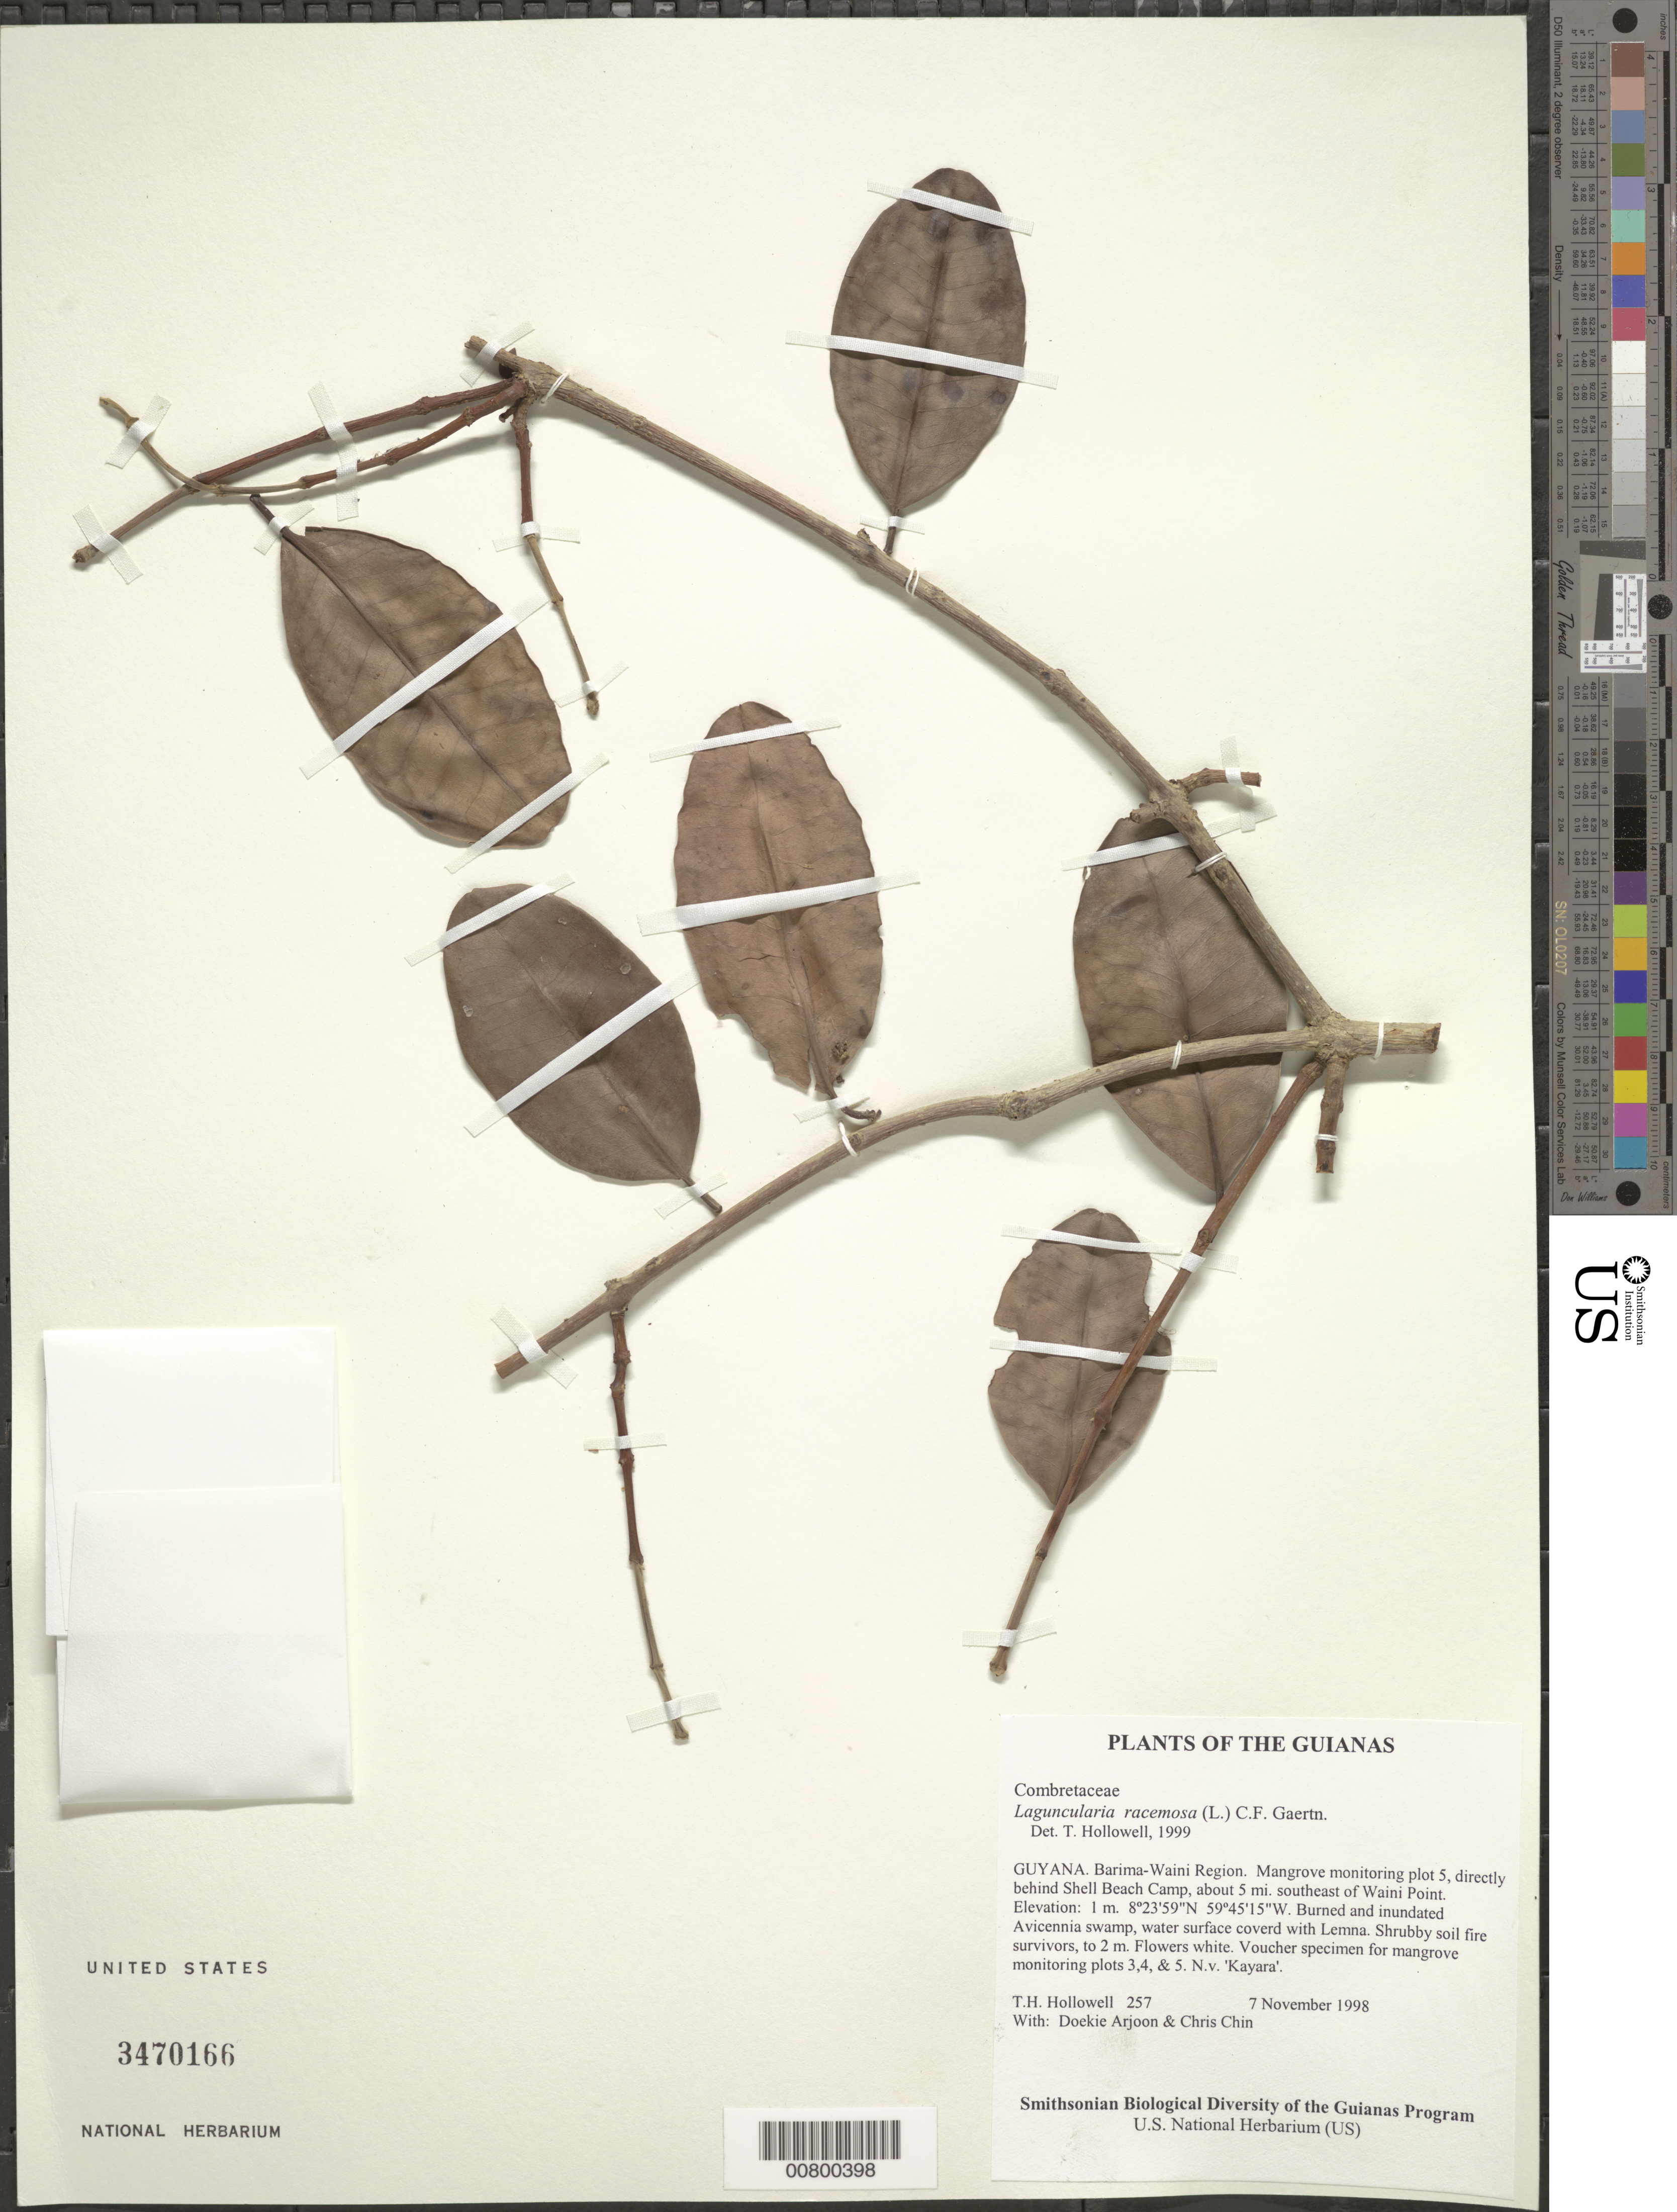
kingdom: Plantae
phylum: Tracheophyta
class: Magnoliopsida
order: Myrtales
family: Combretaceae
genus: Laguncularia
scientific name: Laguncularia racemosa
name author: (L.) C.F. Gaertn.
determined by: Hollowell, T. H., (BOT), Smithsonian Institution - National Museum of Natural History (UNITED STATES)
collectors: T. Hollowell, D. Arjoon & C. Chin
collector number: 257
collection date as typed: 7 November 1998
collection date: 1998-11-07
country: Guyana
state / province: Barima-Waini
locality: Mangrove monitoring plot 5, directly behind Shell Beach Camp, about 5 mi. southeast of Waini Point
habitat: Burned and inundated Avicennia swamp, water surface coverd with Lemna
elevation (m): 1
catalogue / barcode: US 3470166